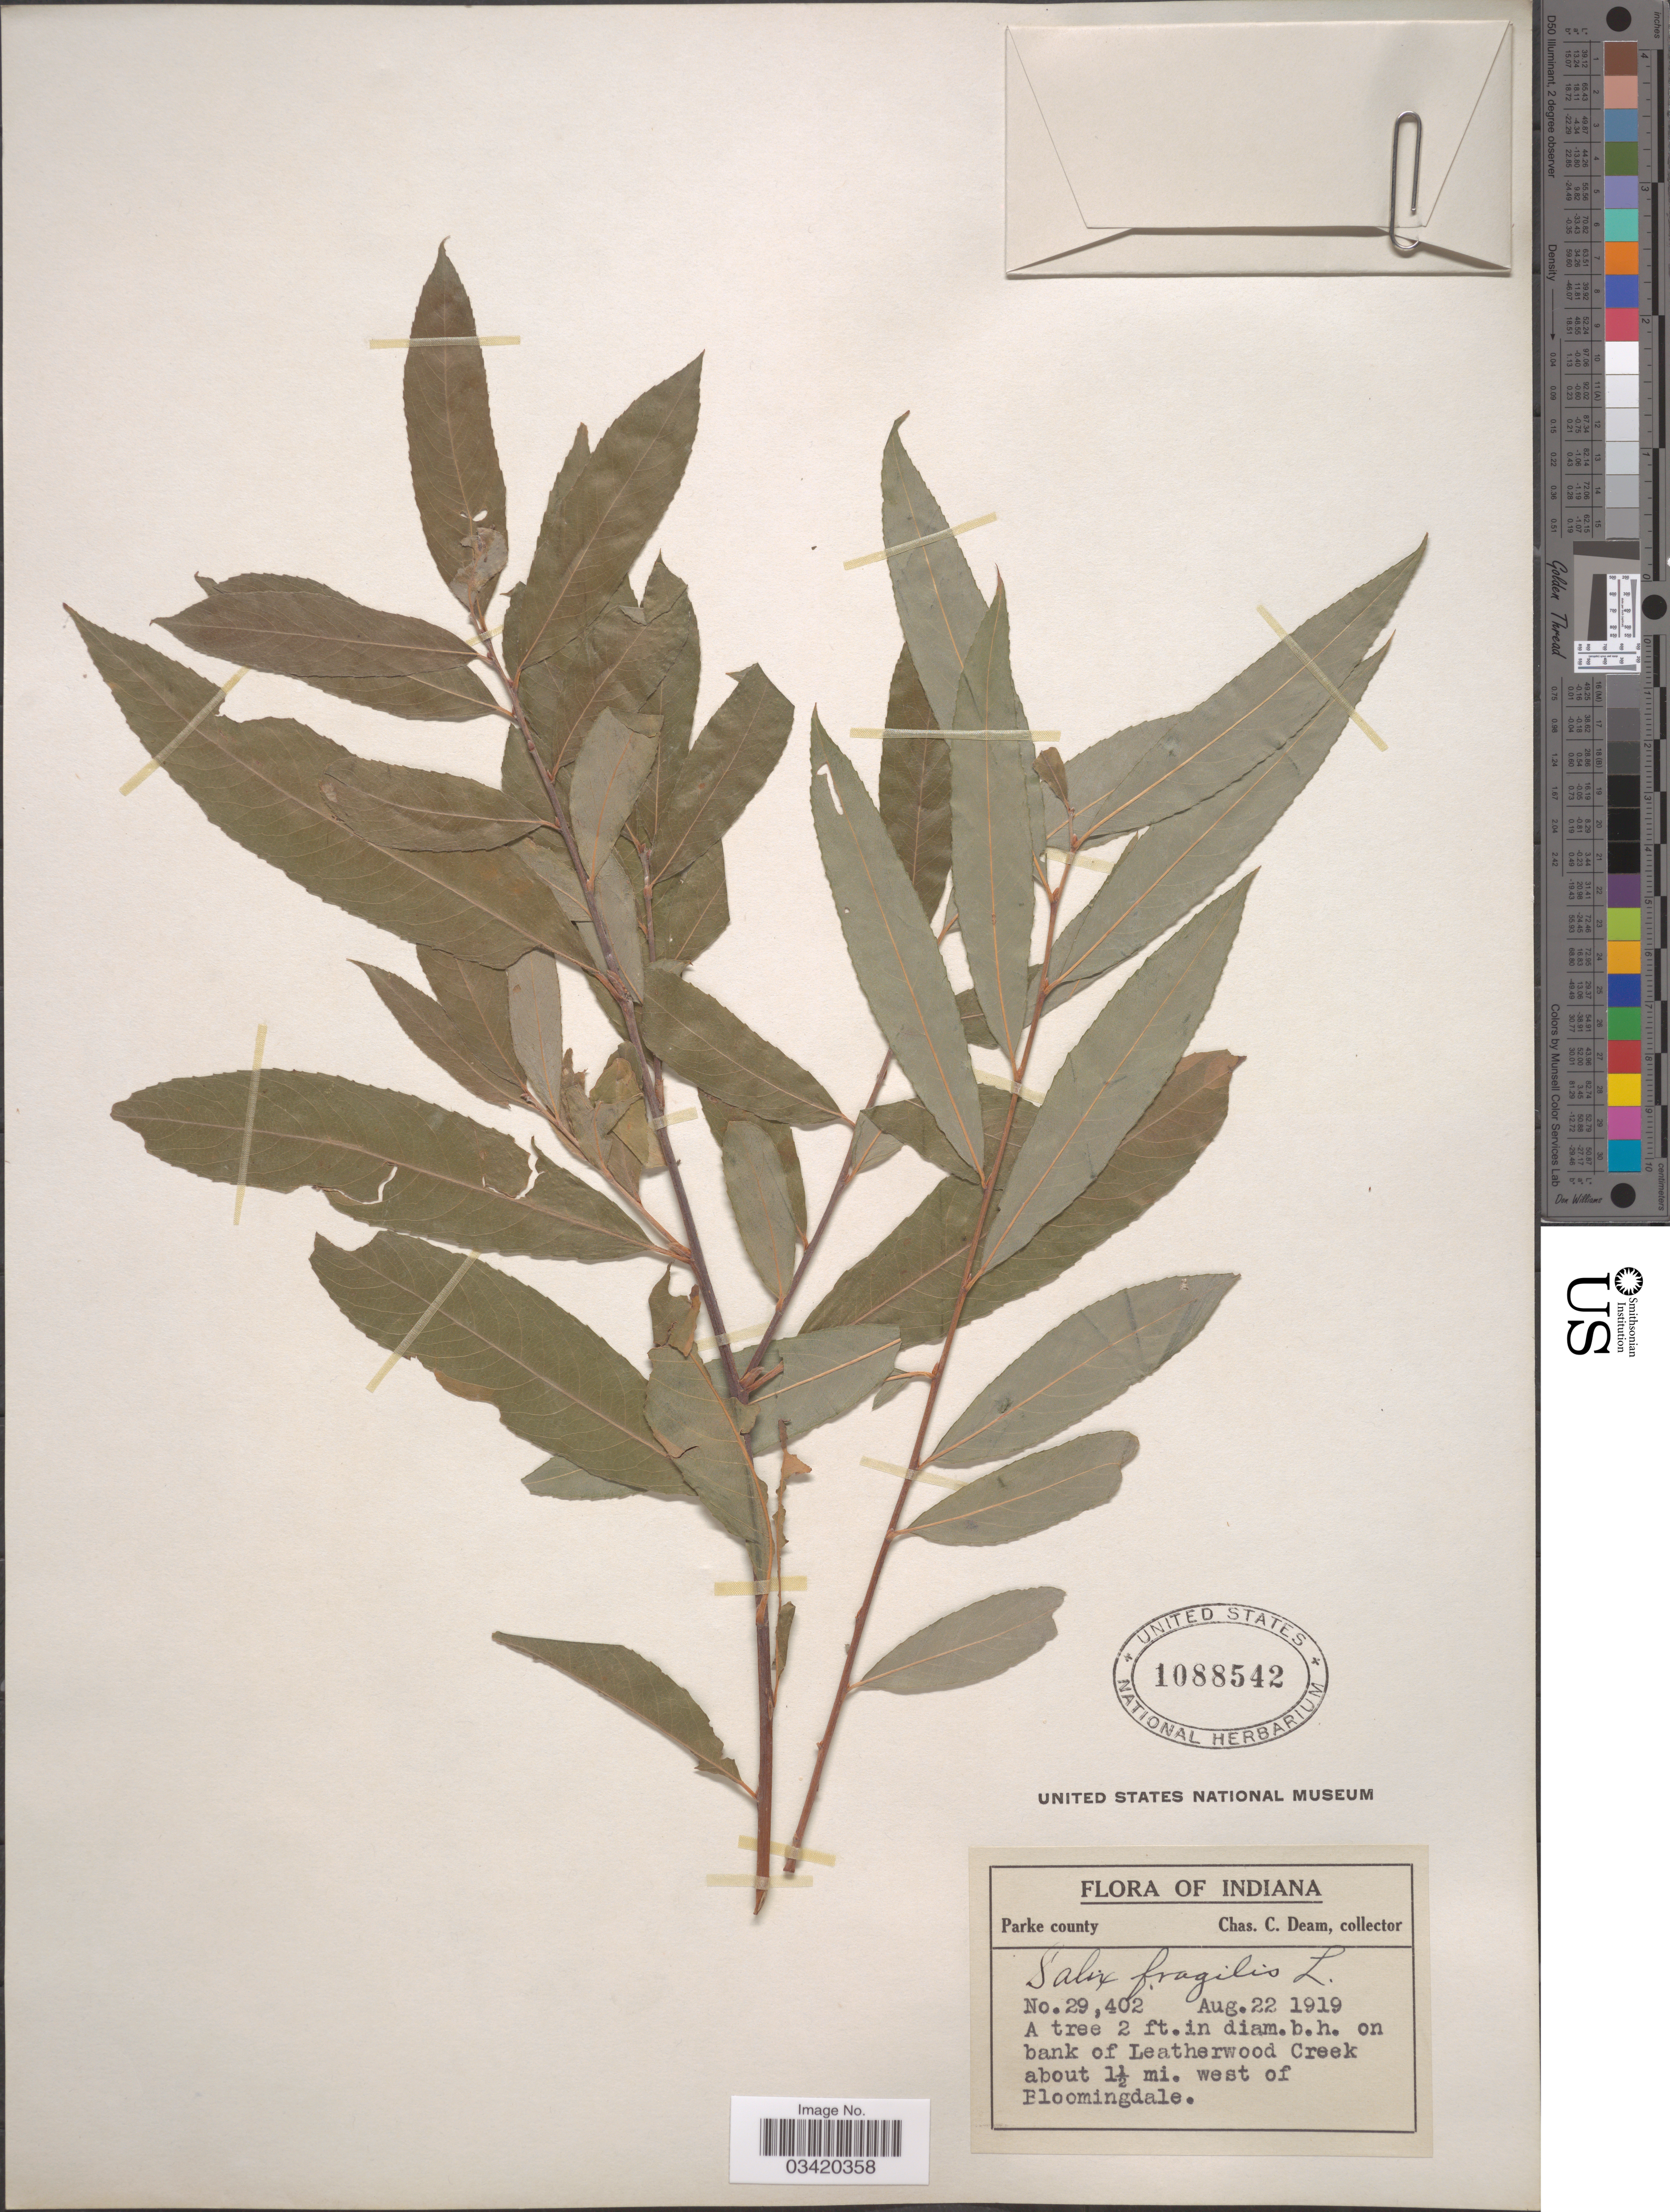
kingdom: Plantae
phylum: Tracheophyta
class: Magnoliopsida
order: Malpighiales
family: Salicaceae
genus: Salix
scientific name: Salix fragilis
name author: L.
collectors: C. C. Deam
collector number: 29402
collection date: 1919-08-22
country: United States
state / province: Indiana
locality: Parke County. On bank of Leatherwood Creek about 1½ mi. west of Bloomingdale.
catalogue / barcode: US 1088542